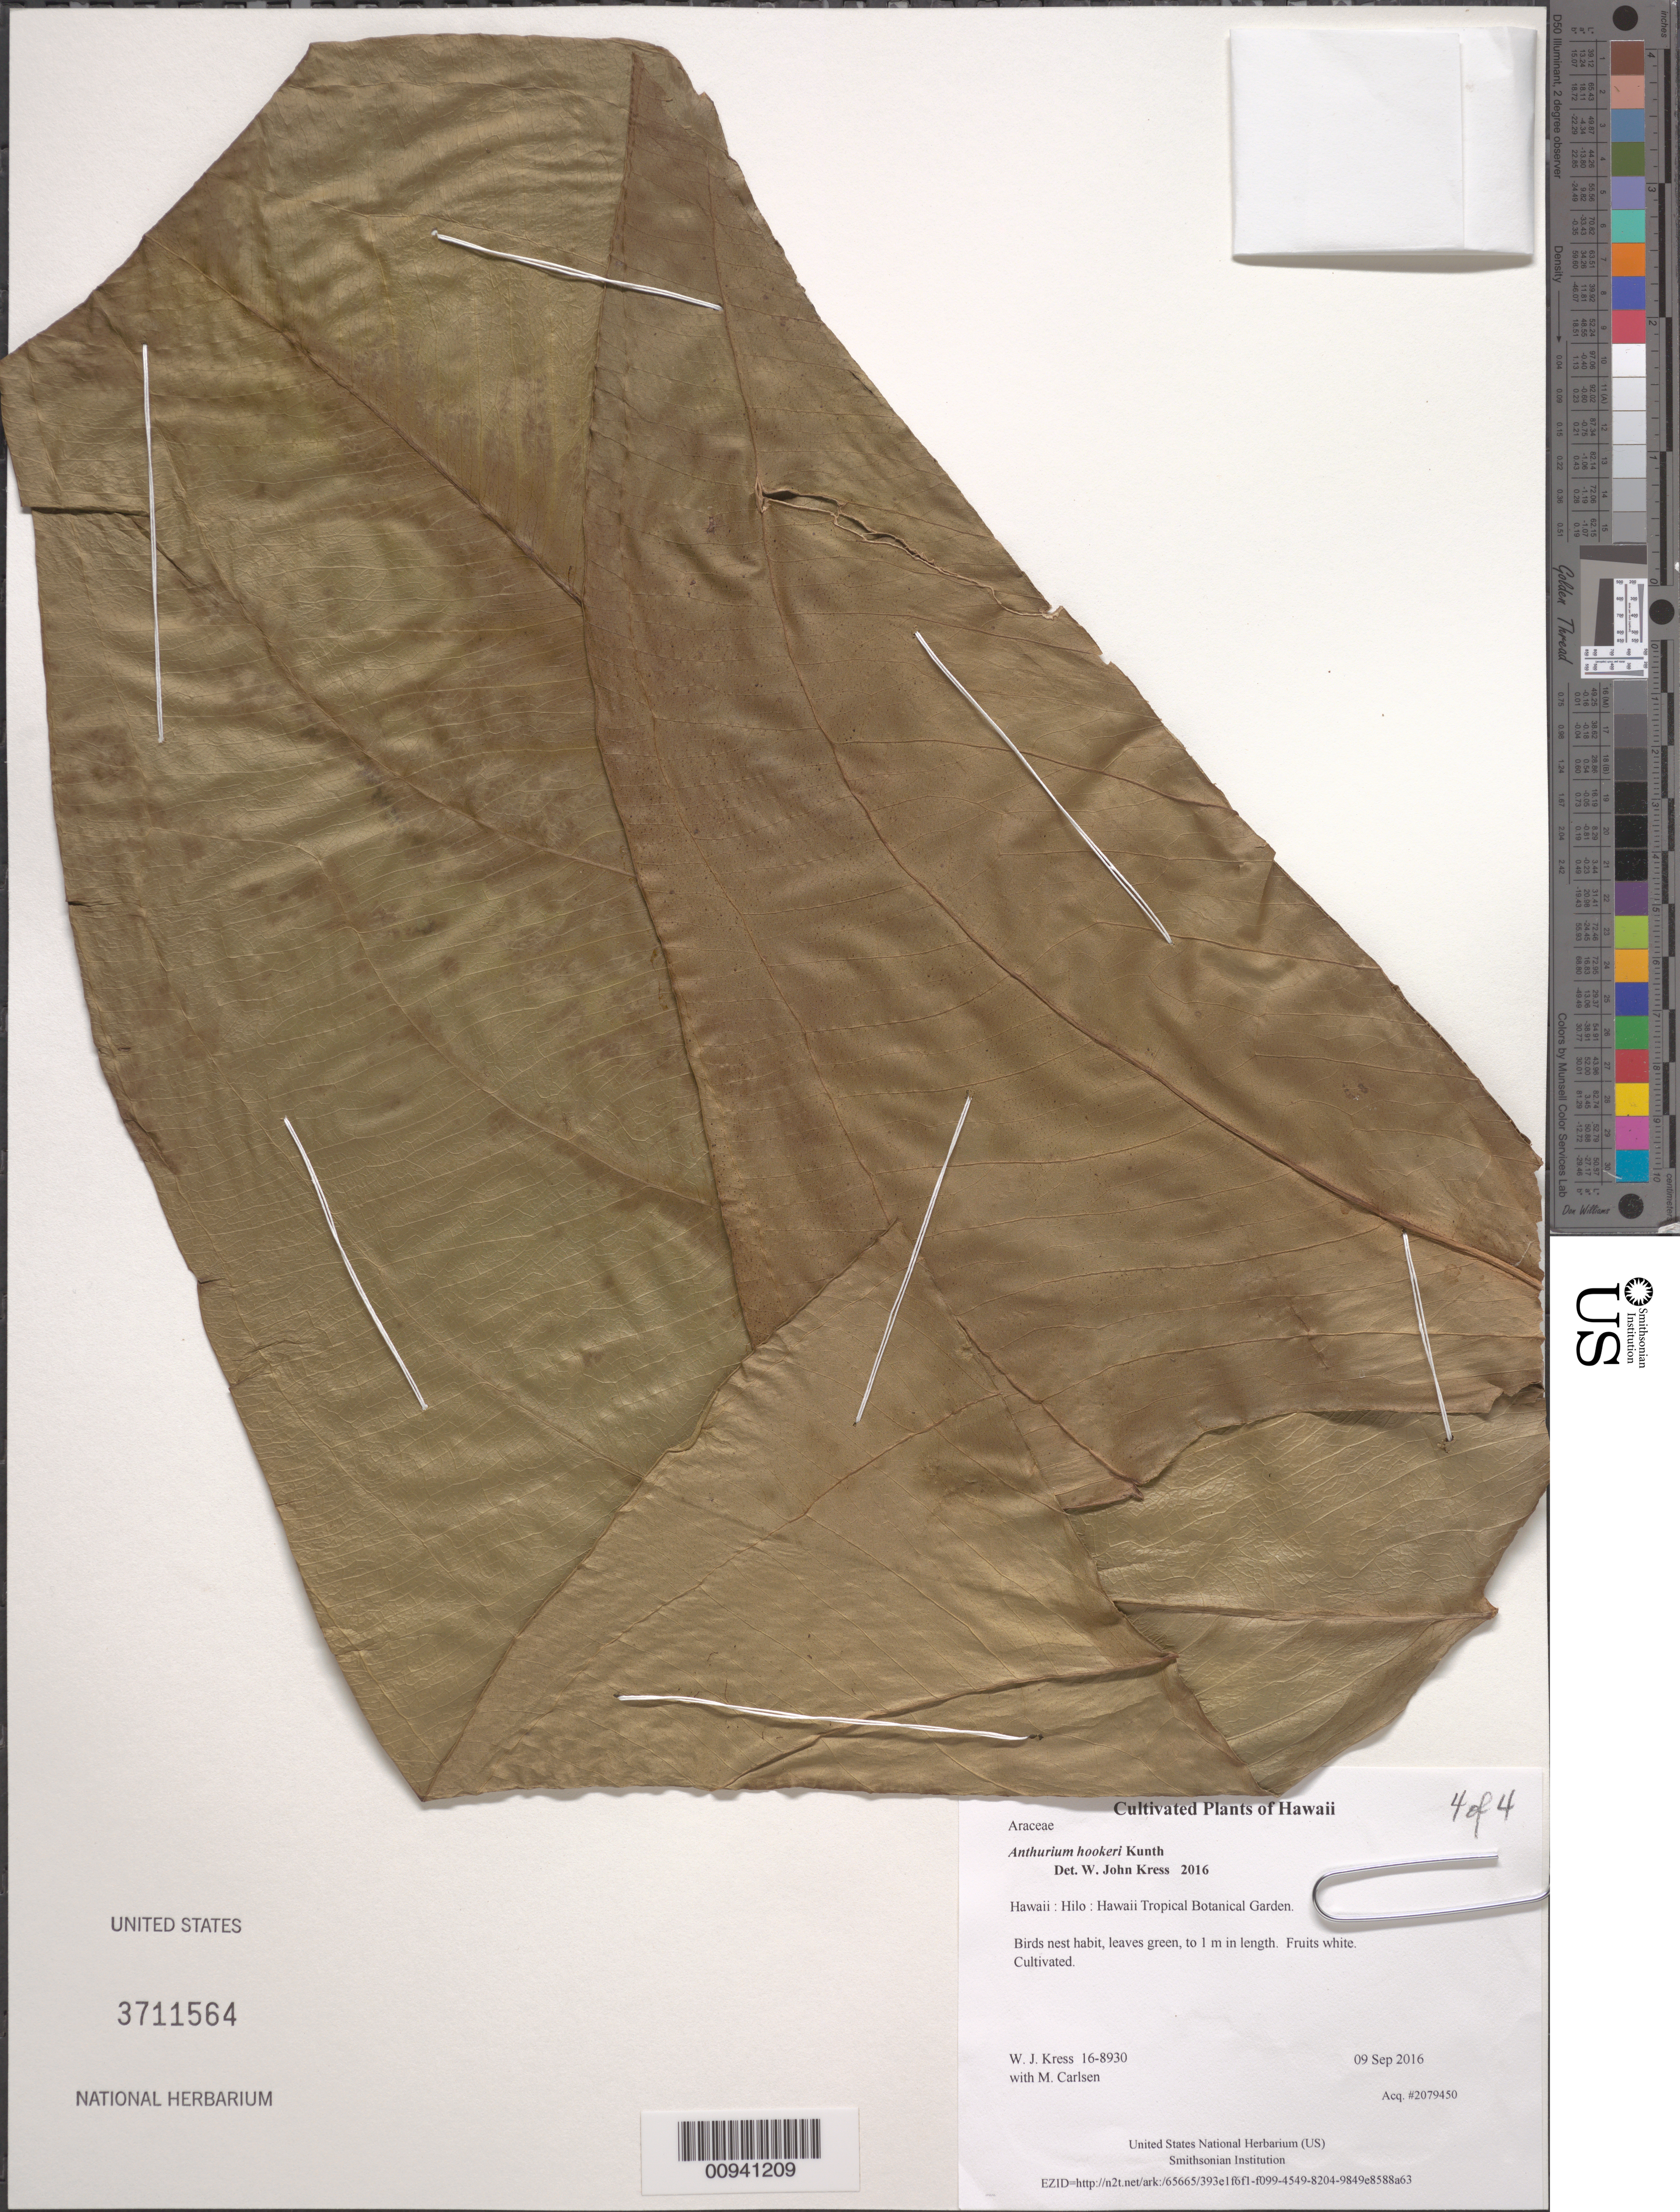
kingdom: Plantae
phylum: Tracheophyta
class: Liliopsida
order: Alismatales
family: Araceae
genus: Anthurium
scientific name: Anthurium hookeri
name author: Kunth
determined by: Kress, W. J., (US), Smithsonian Institution - National Museum of Natural History (UNITED STATES)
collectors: W. J. Kress & M. M. Carlsen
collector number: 16-8930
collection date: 2016-09-09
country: United States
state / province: Hawaii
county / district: Hawaii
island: Hawaii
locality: Hawaii Tropical Botanical Garden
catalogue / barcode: US 3711564